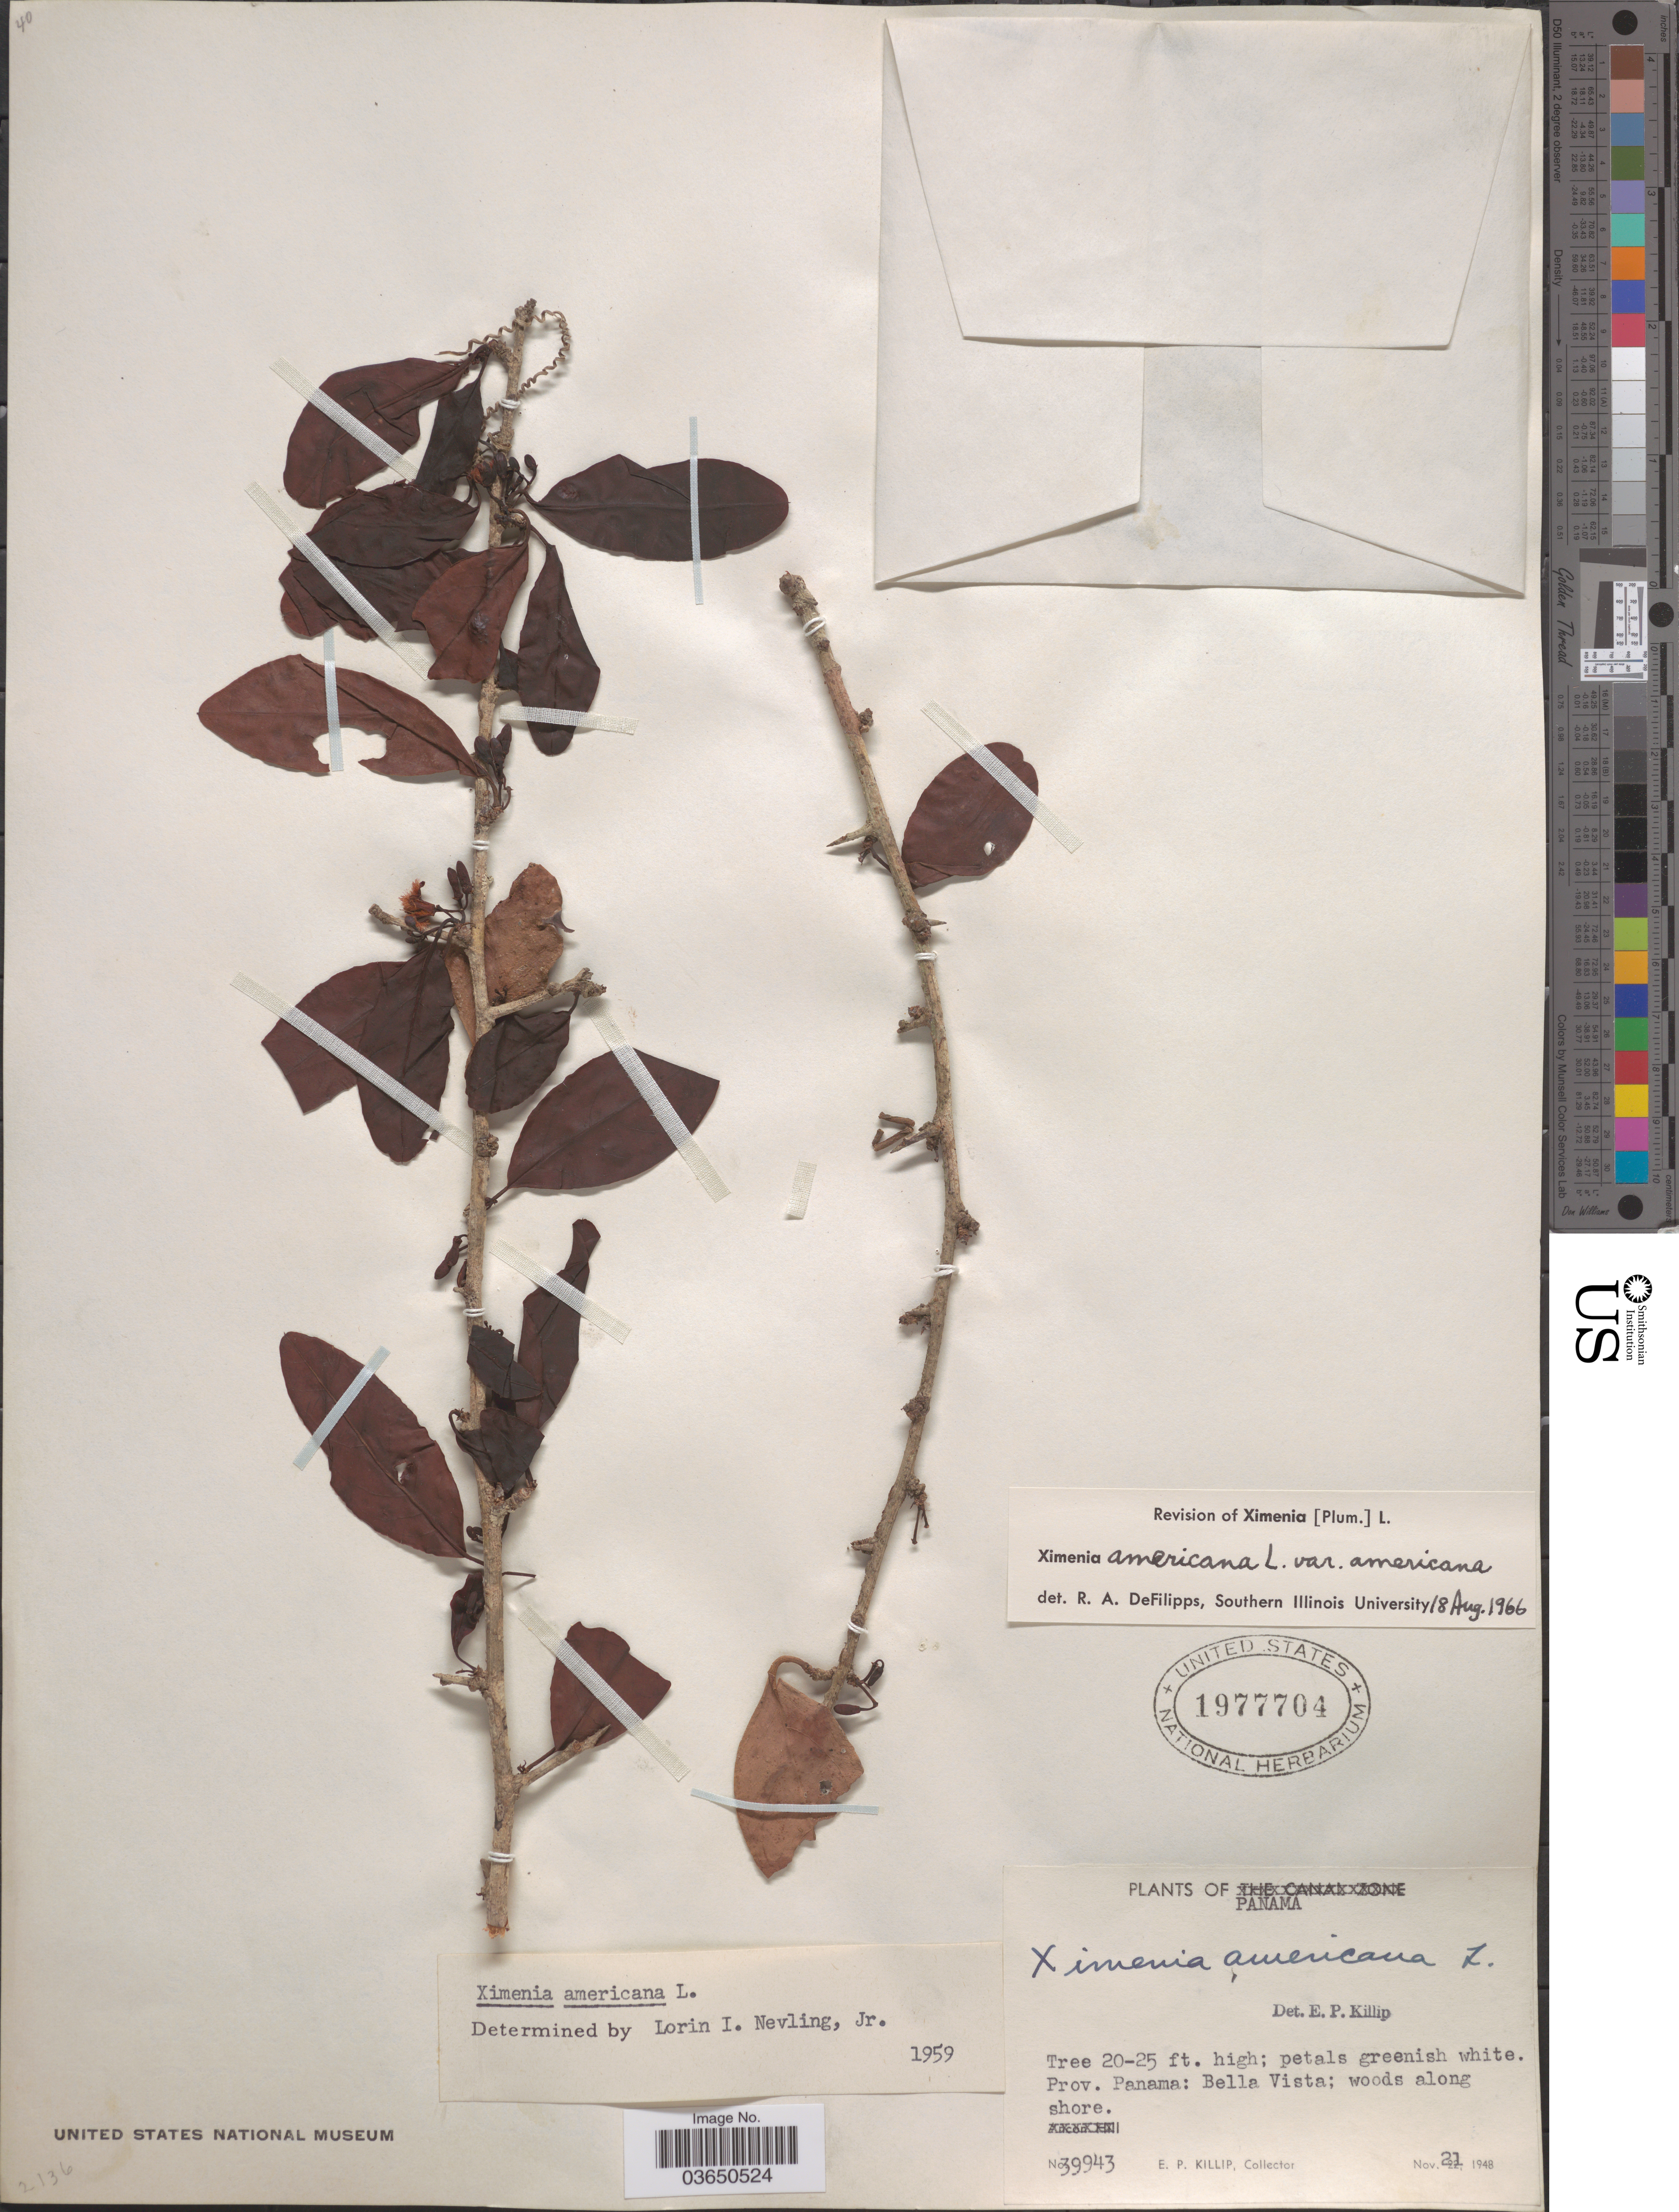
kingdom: Plantae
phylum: Tracheophyta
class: Magnoliopsida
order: Santalales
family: Ximeniaceae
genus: Ximenia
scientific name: Ximenia americana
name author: L.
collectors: E. P. Killip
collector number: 39943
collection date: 1948-11-21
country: Panama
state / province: Panamá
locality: Bella Vista; woods along shore.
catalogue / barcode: US 1977704